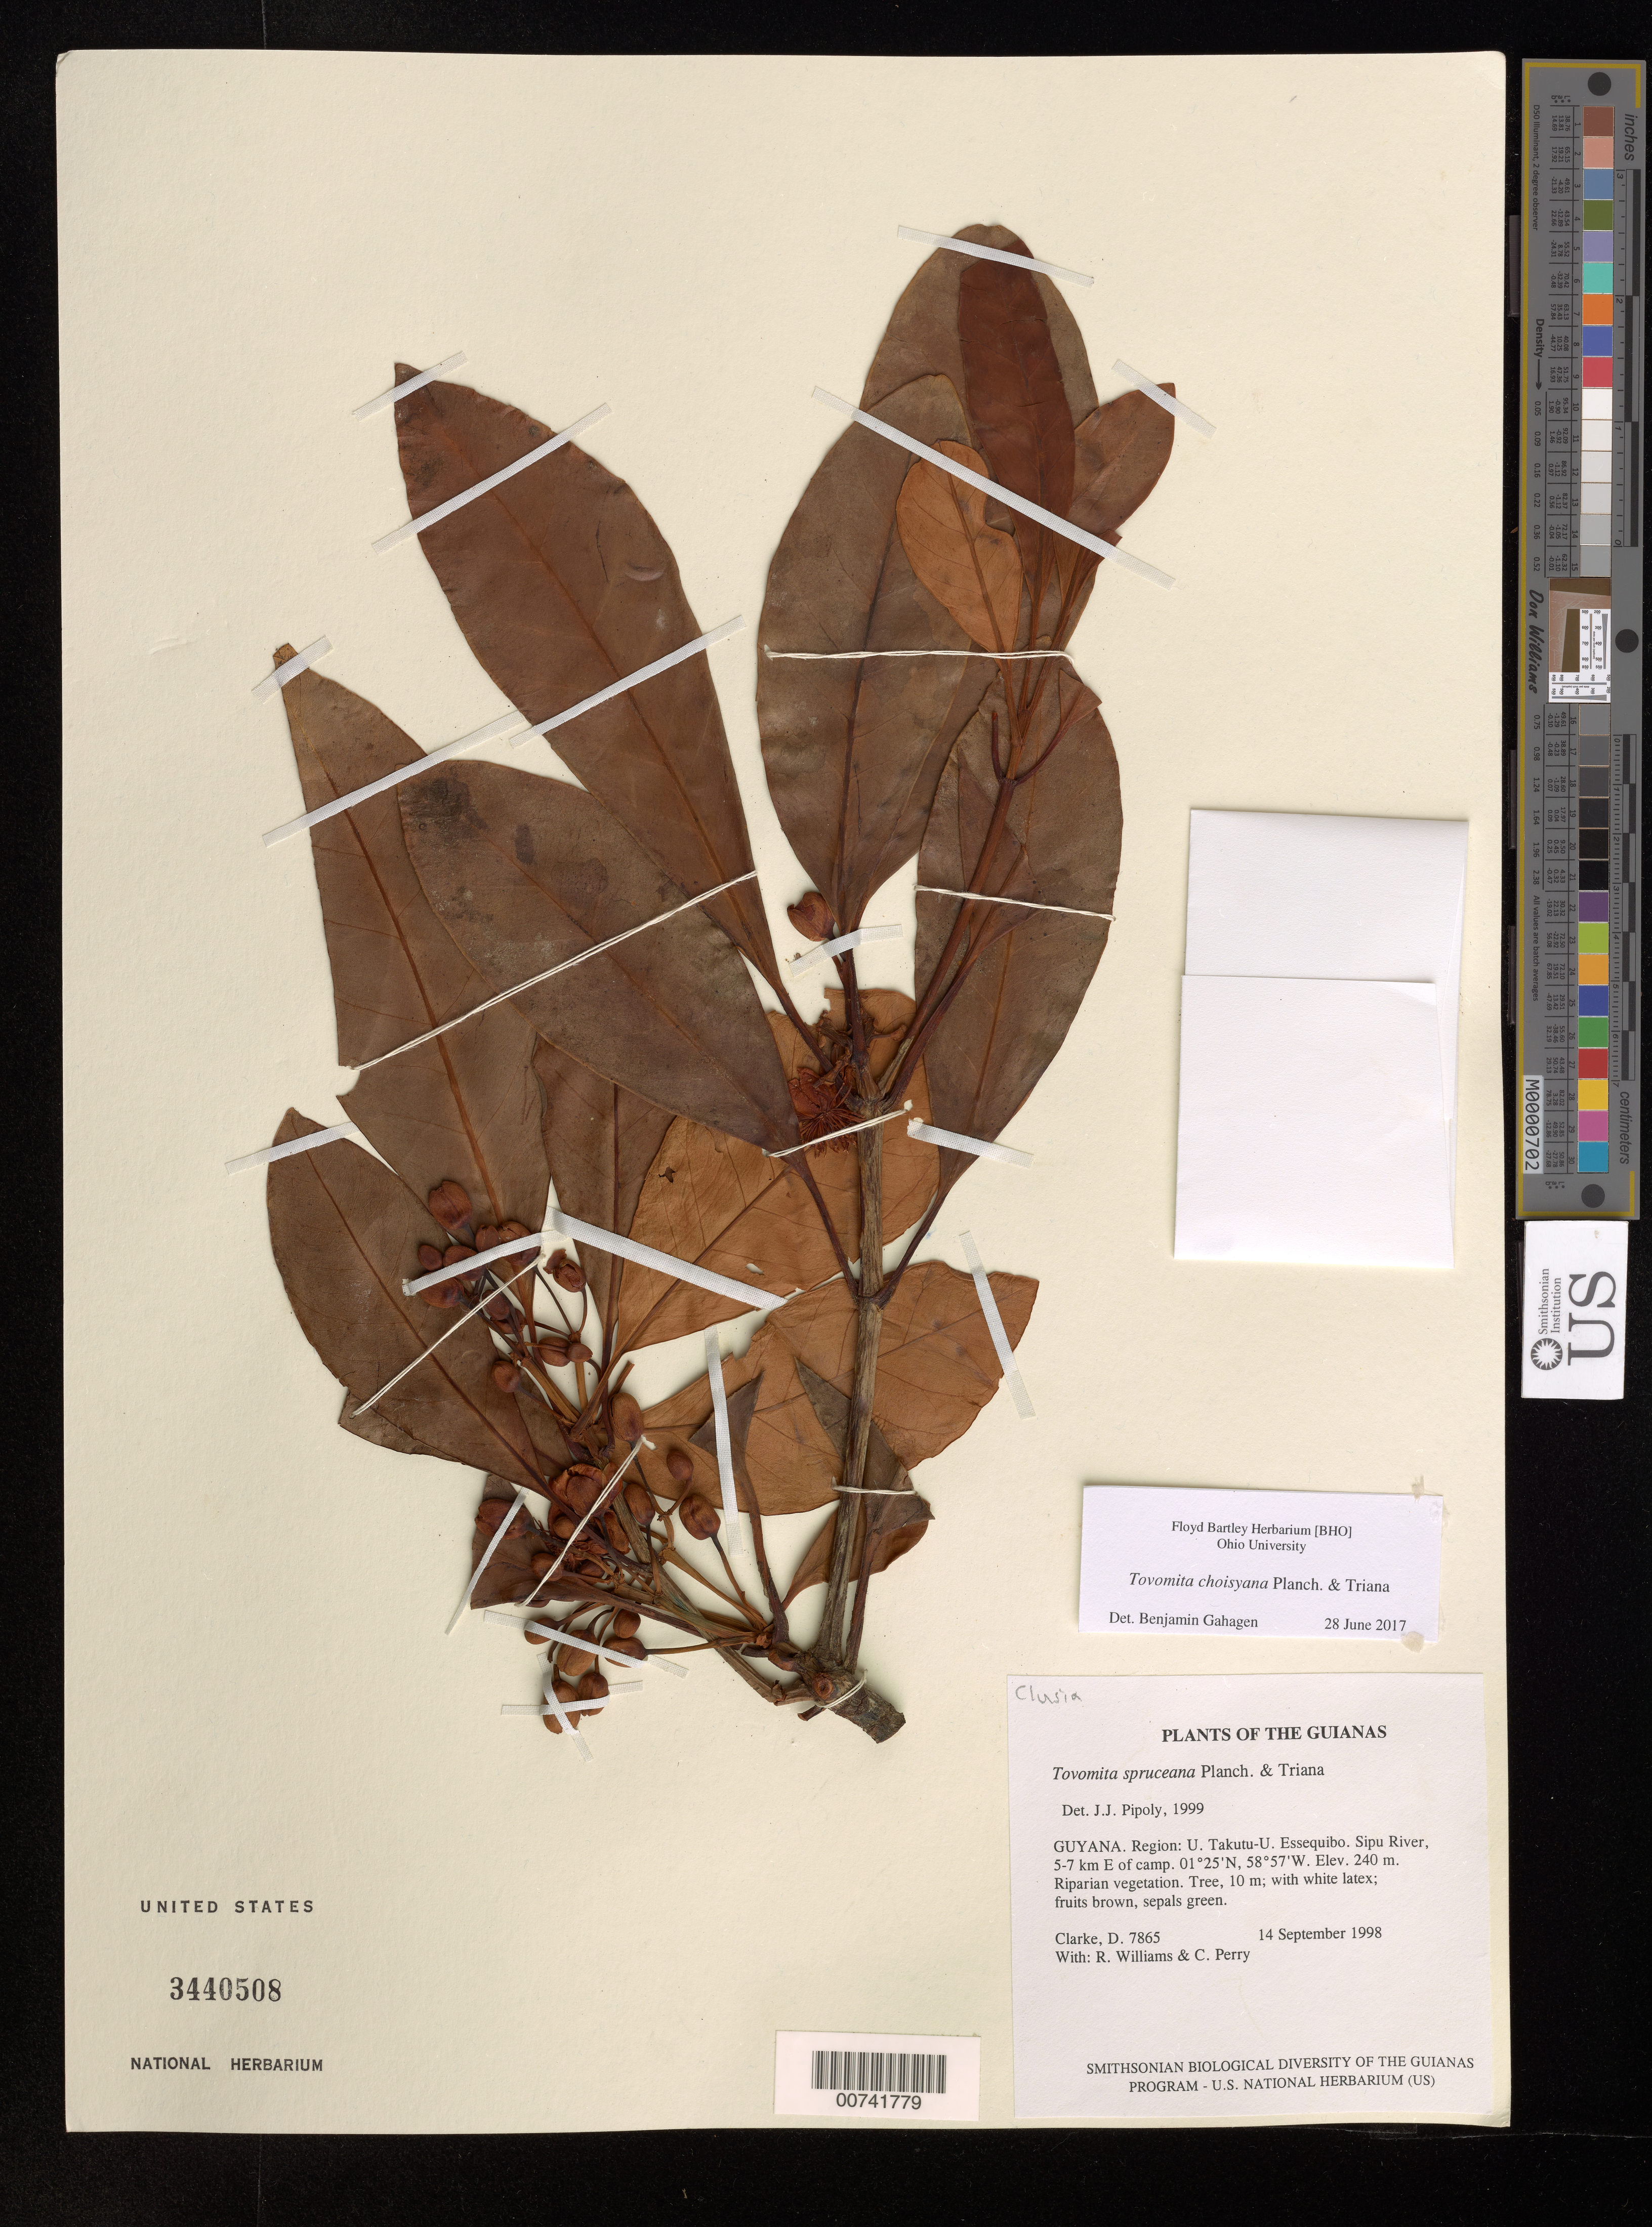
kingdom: Plantae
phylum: Tracheophyta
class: Magnoliopsida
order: Malpighiales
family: Clusiaceae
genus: Tovomita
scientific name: Tovomita choisyana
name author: Planch. & Triana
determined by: Gahagen, Benjamin, (BHO), Ohio University (UNITED STATES)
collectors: H. D. Clarke, R. Williams & C. Perry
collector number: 7865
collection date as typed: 14 September 1998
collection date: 1998-09-14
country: Guyana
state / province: U. Takutu-U. Essequibo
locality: Sipu River, 5-7 km E of camp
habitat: Riparian vegetation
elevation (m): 240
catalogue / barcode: US 3440508